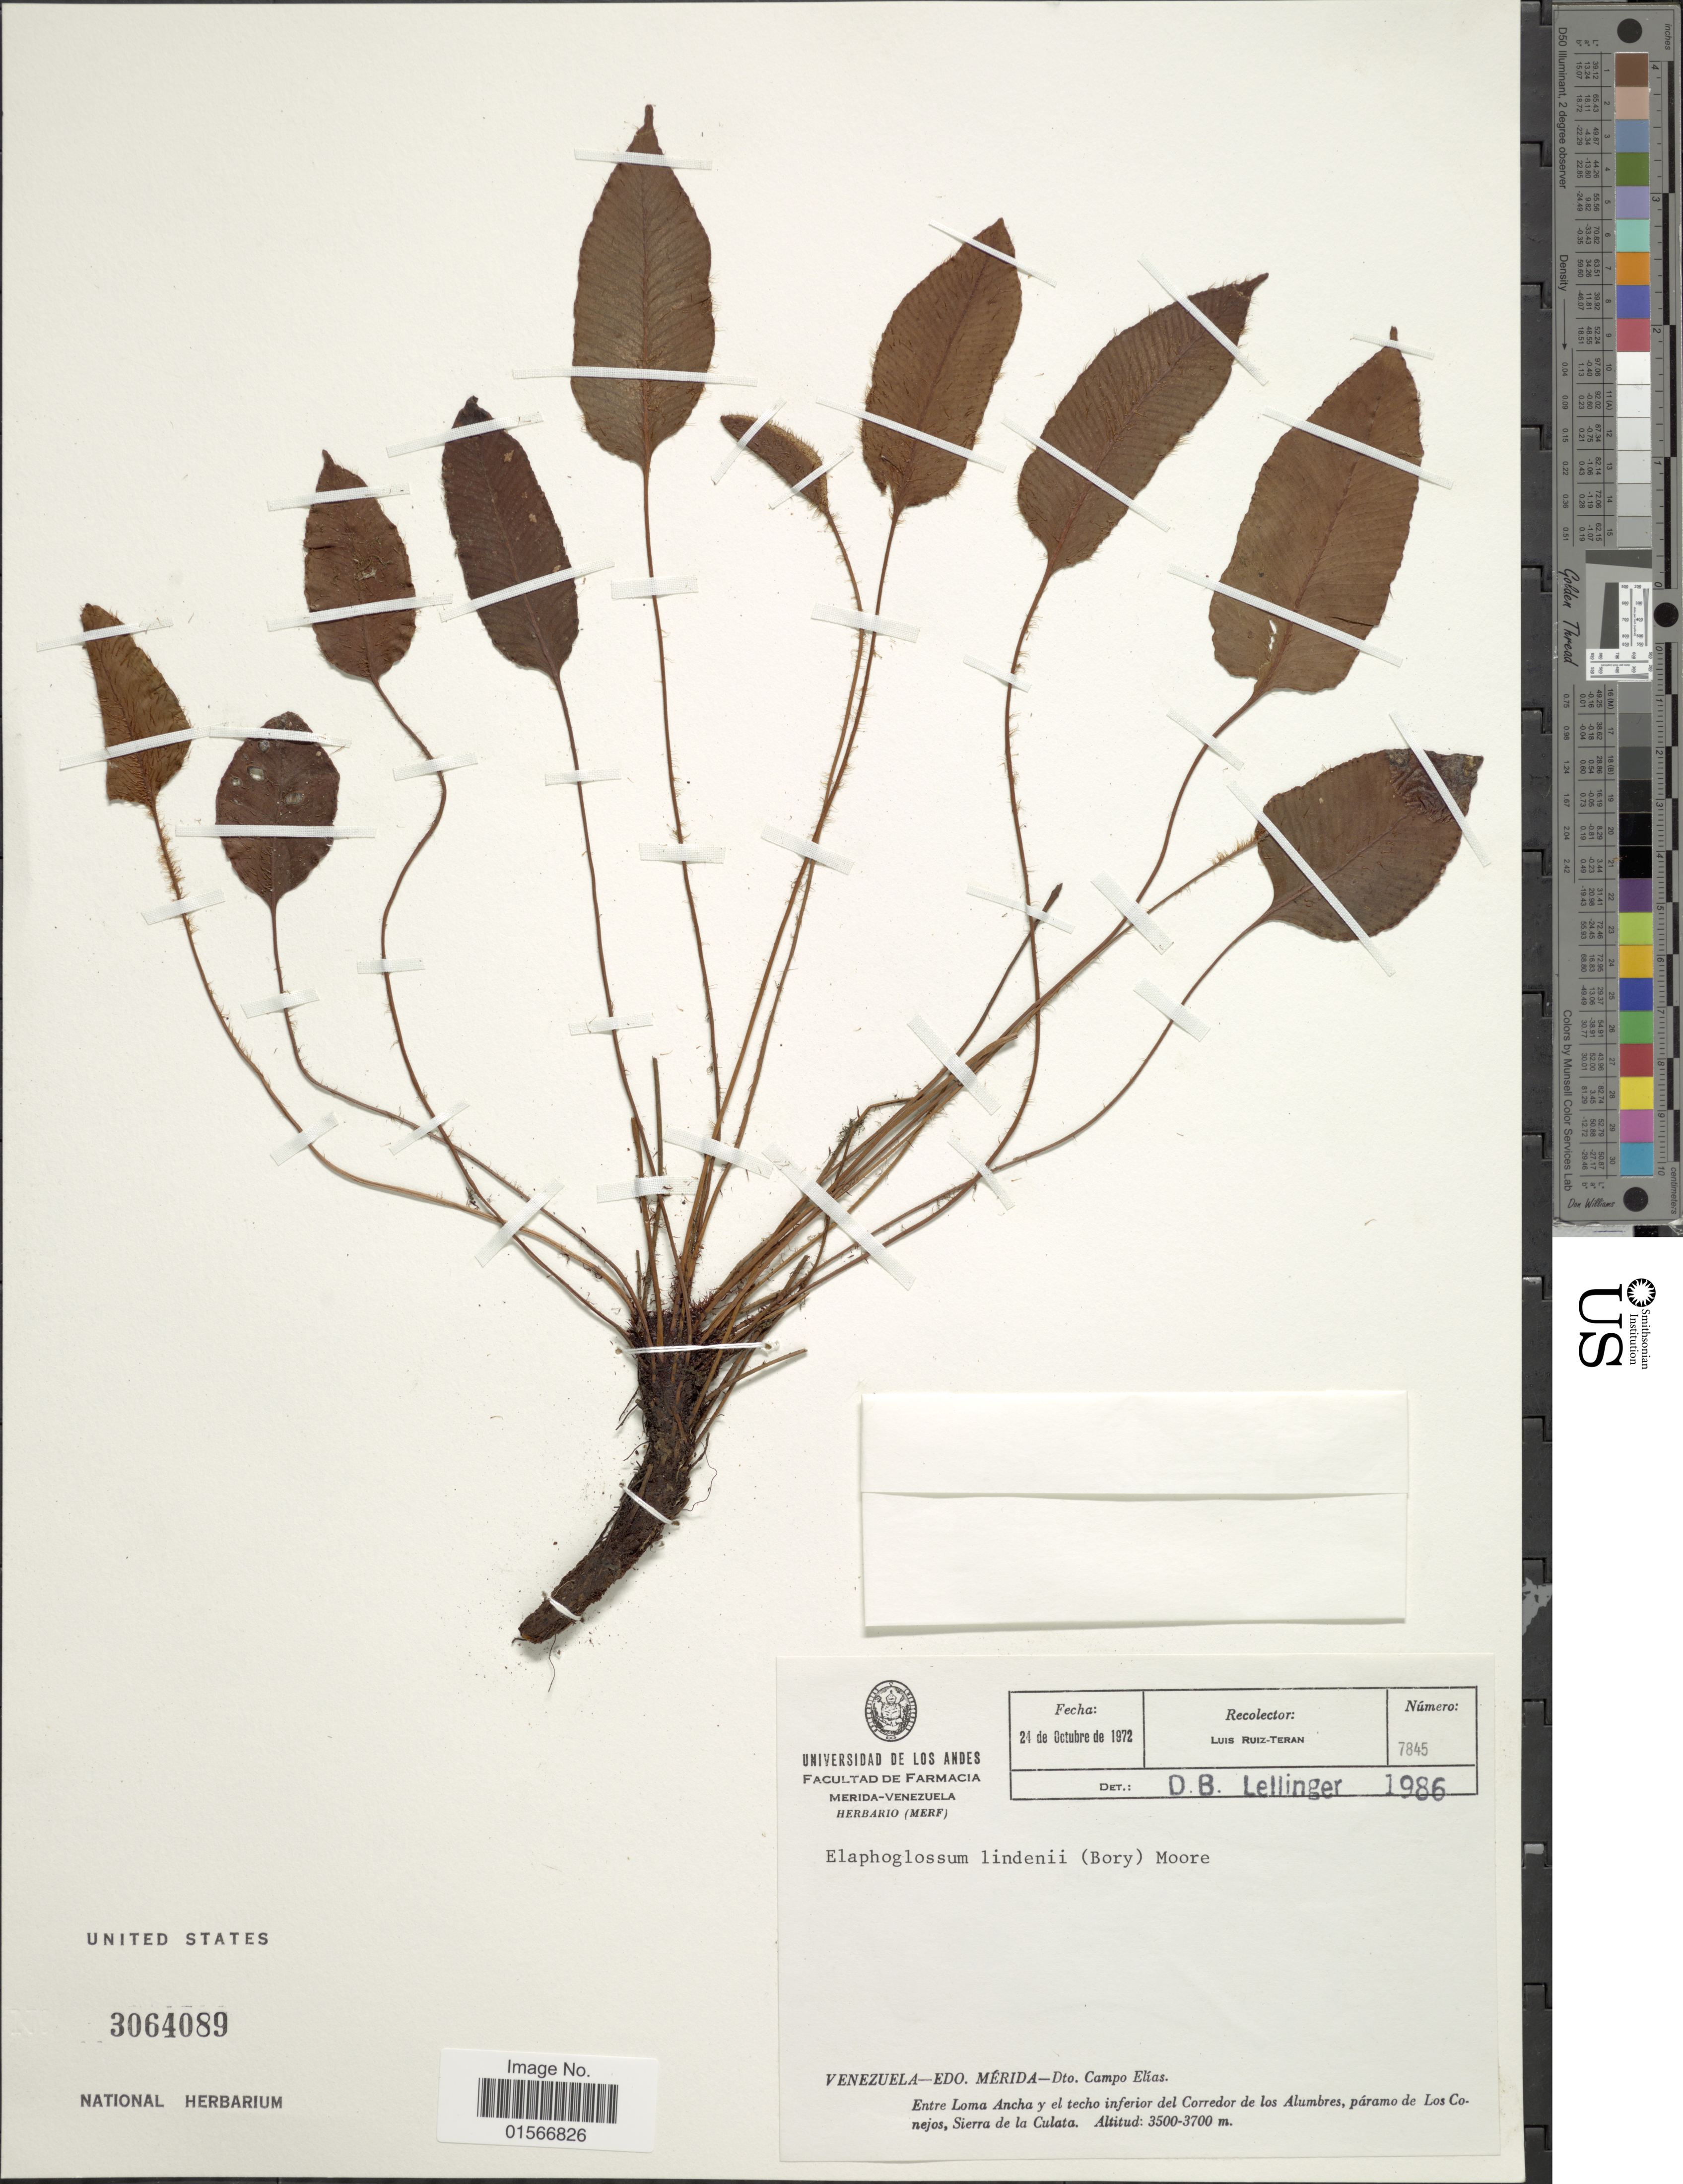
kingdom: Plantae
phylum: Tracheophyta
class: Polypodiopsida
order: Polypodiales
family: Dryopteridaceae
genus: Elaphoglossum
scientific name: Elaphoglossum lindenii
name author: (Bory ex Fée) T. Moore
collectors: L. Teran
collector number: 7845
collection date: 1972-10-24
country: Venezuela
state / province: Mérida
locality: Dto Campo Elias. Entre Loma Ancha y el techo inferior del Corredor de los Alumbres, páramo de Los Conejos, Sierra de la Culata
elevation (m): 3500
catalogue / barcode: US 3064089